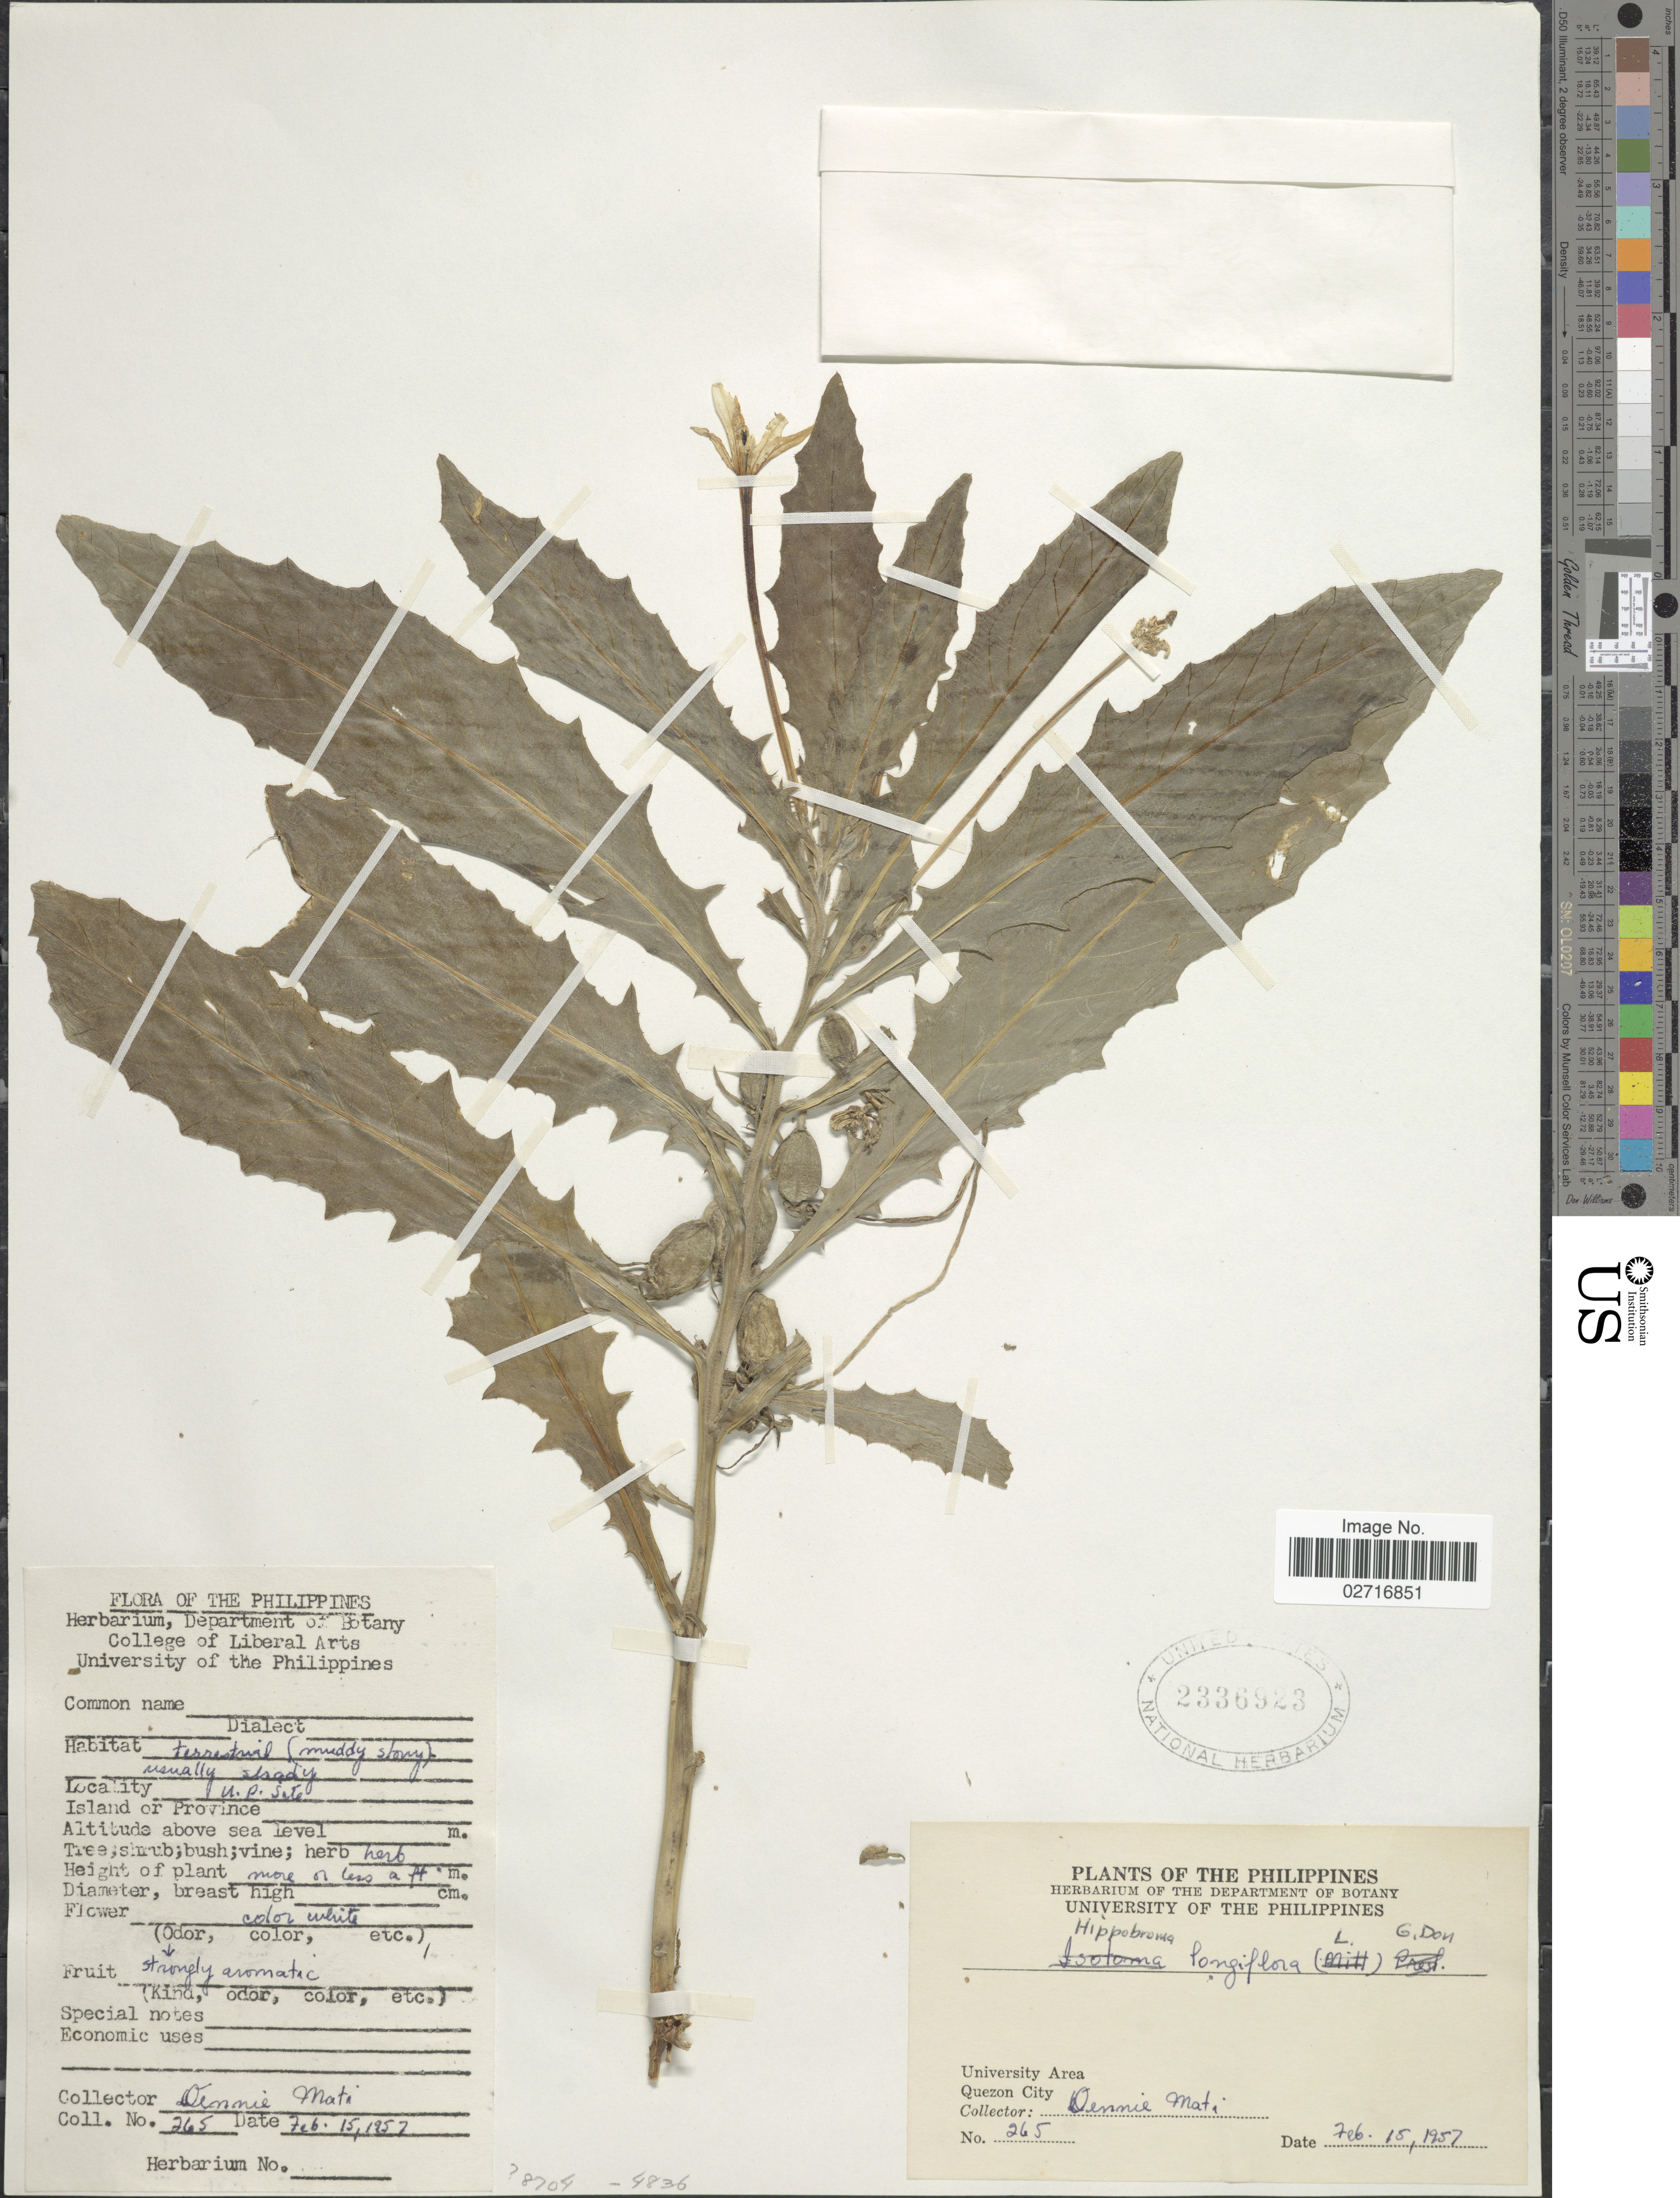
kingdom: Plantae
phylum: Tracheophyta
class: Magnoliopsida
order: Asterales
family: Campanulaceae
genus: Hippobroma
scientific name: Hippobroma longiflora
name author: (L.) G. Don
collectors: D. Mati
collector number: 265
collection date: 1957-02-15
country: Philippines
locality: University Area, Quezon City, U.P. State .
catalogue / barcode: US 2336923